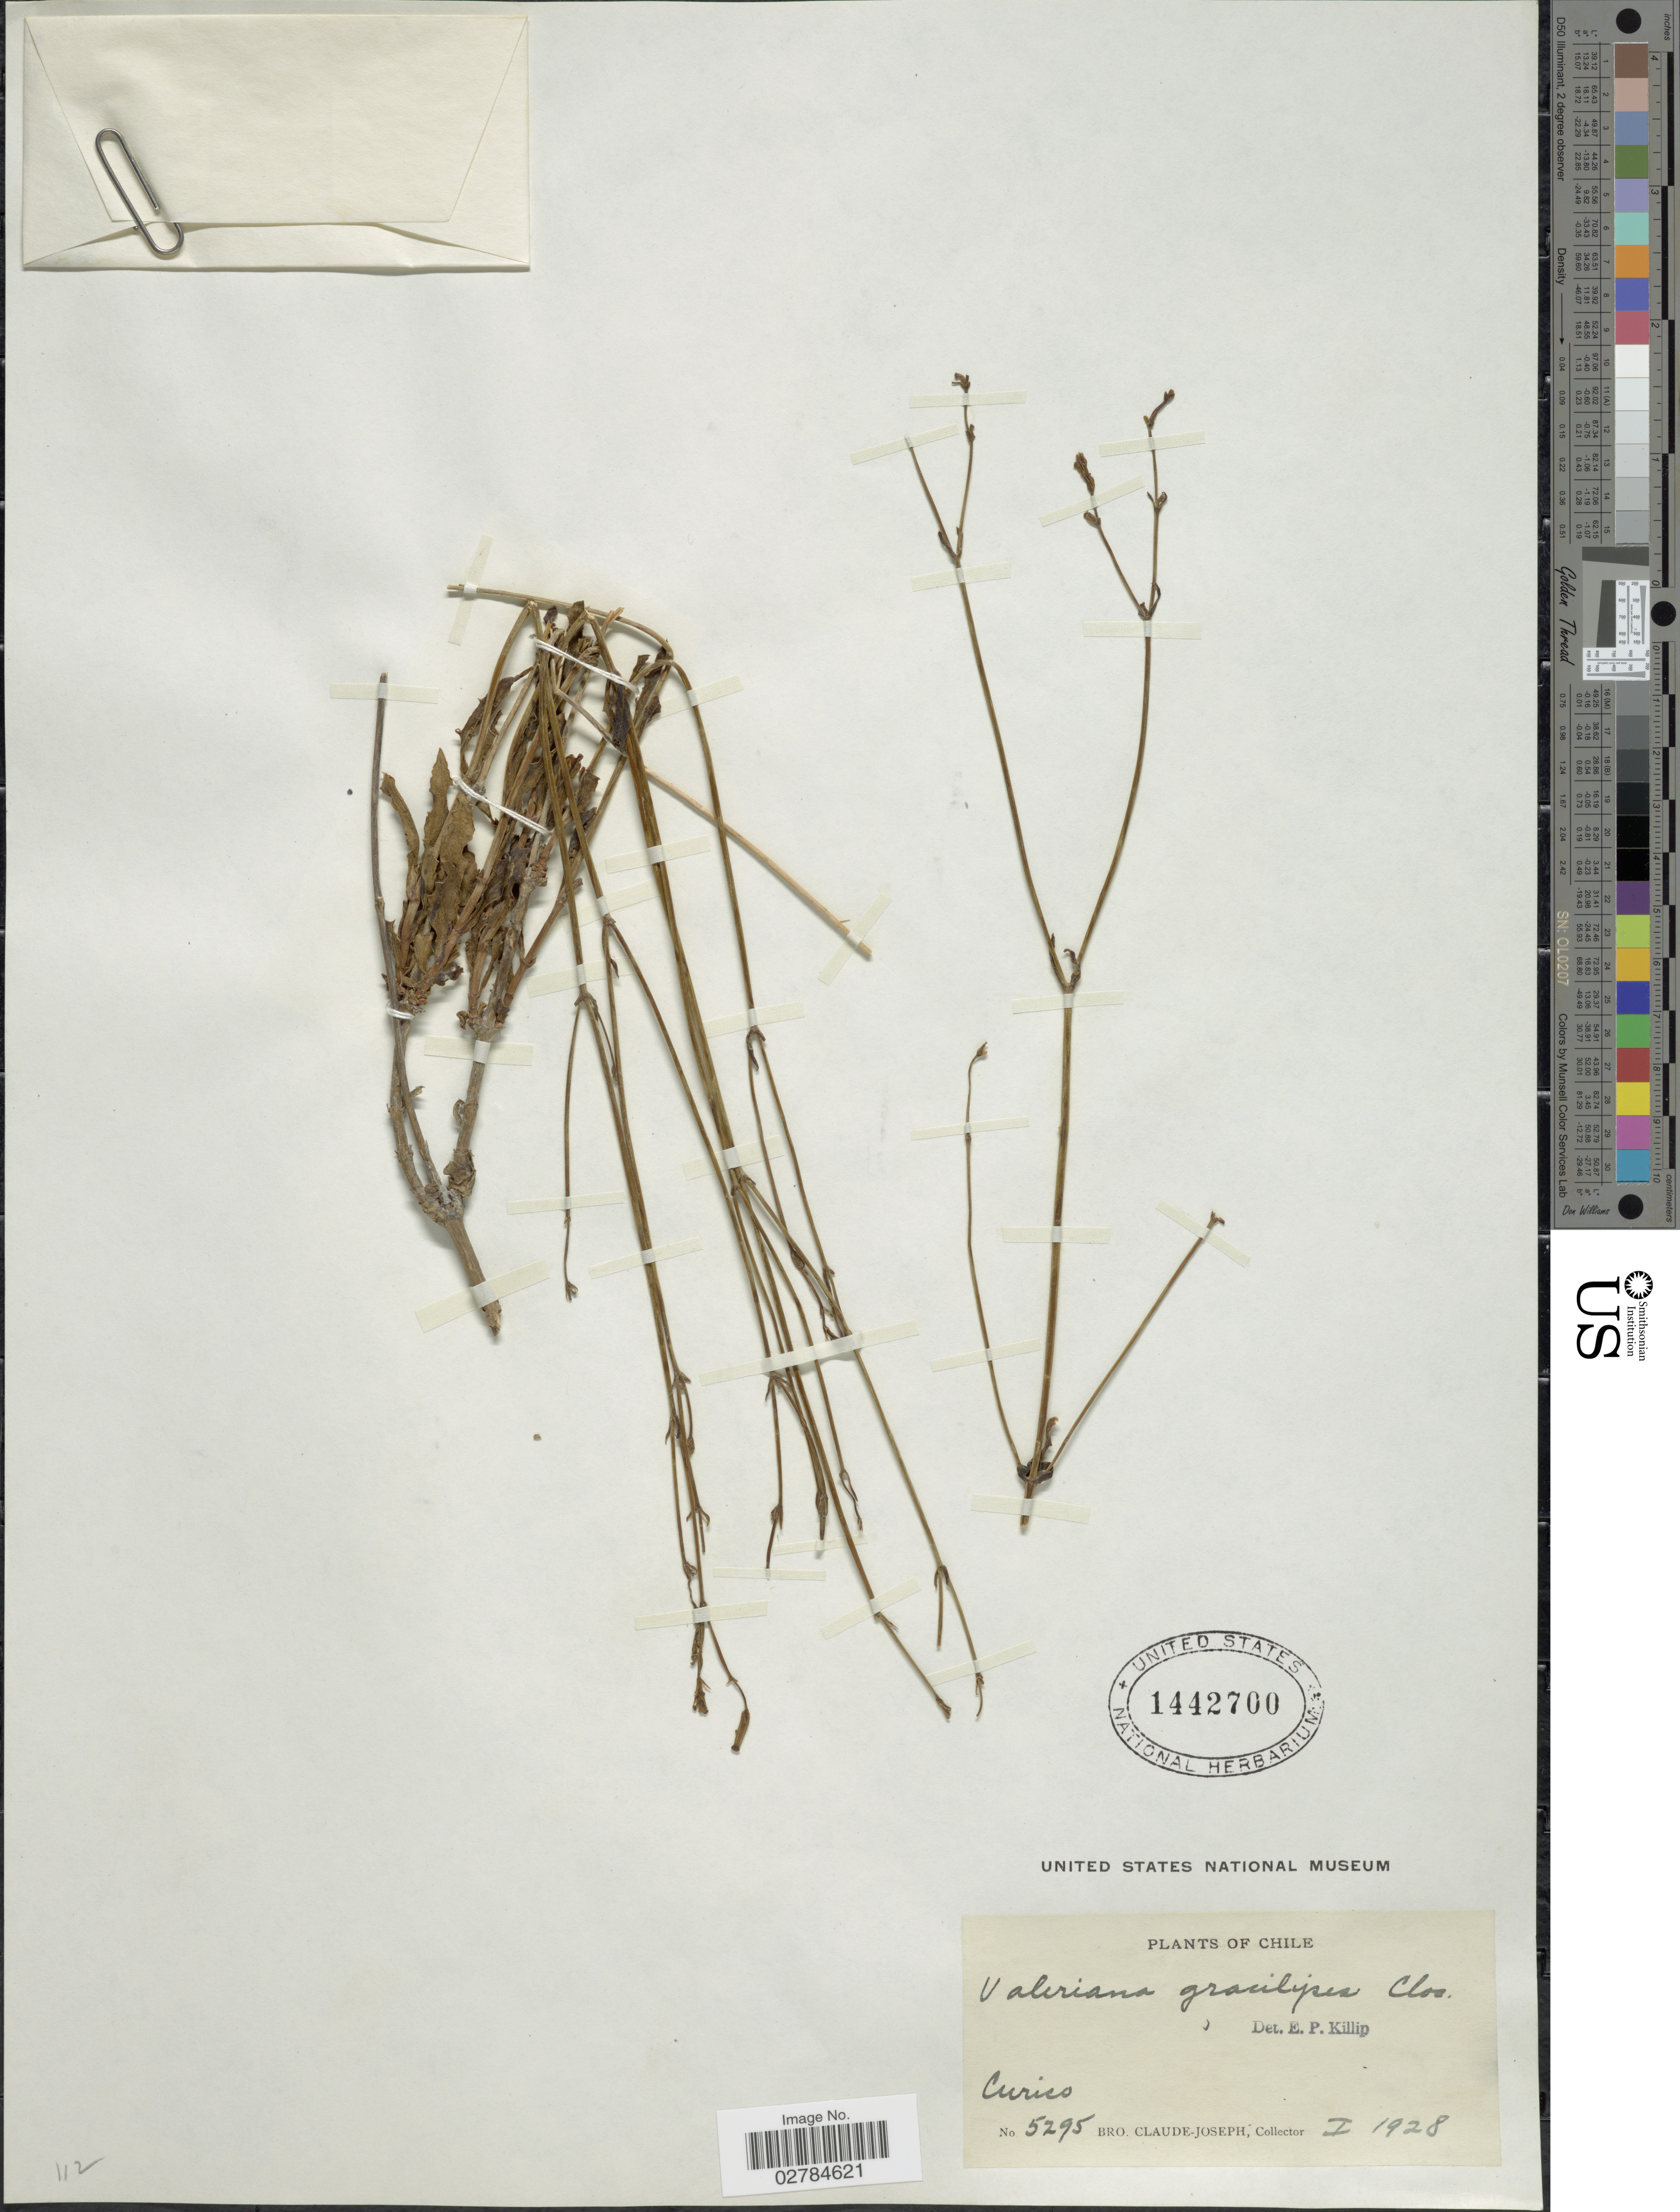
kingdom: Plantae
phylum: Tracheophyta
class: Magnoliopsida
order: Dipsacales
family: Caprifoliaceae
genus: Valeriana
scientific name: Valeriana gracilipes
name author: Clos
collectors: Bro. Claude-Joseph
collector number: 5295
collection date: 1928-01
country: Chile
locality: Curico.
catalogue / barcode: US 1442700